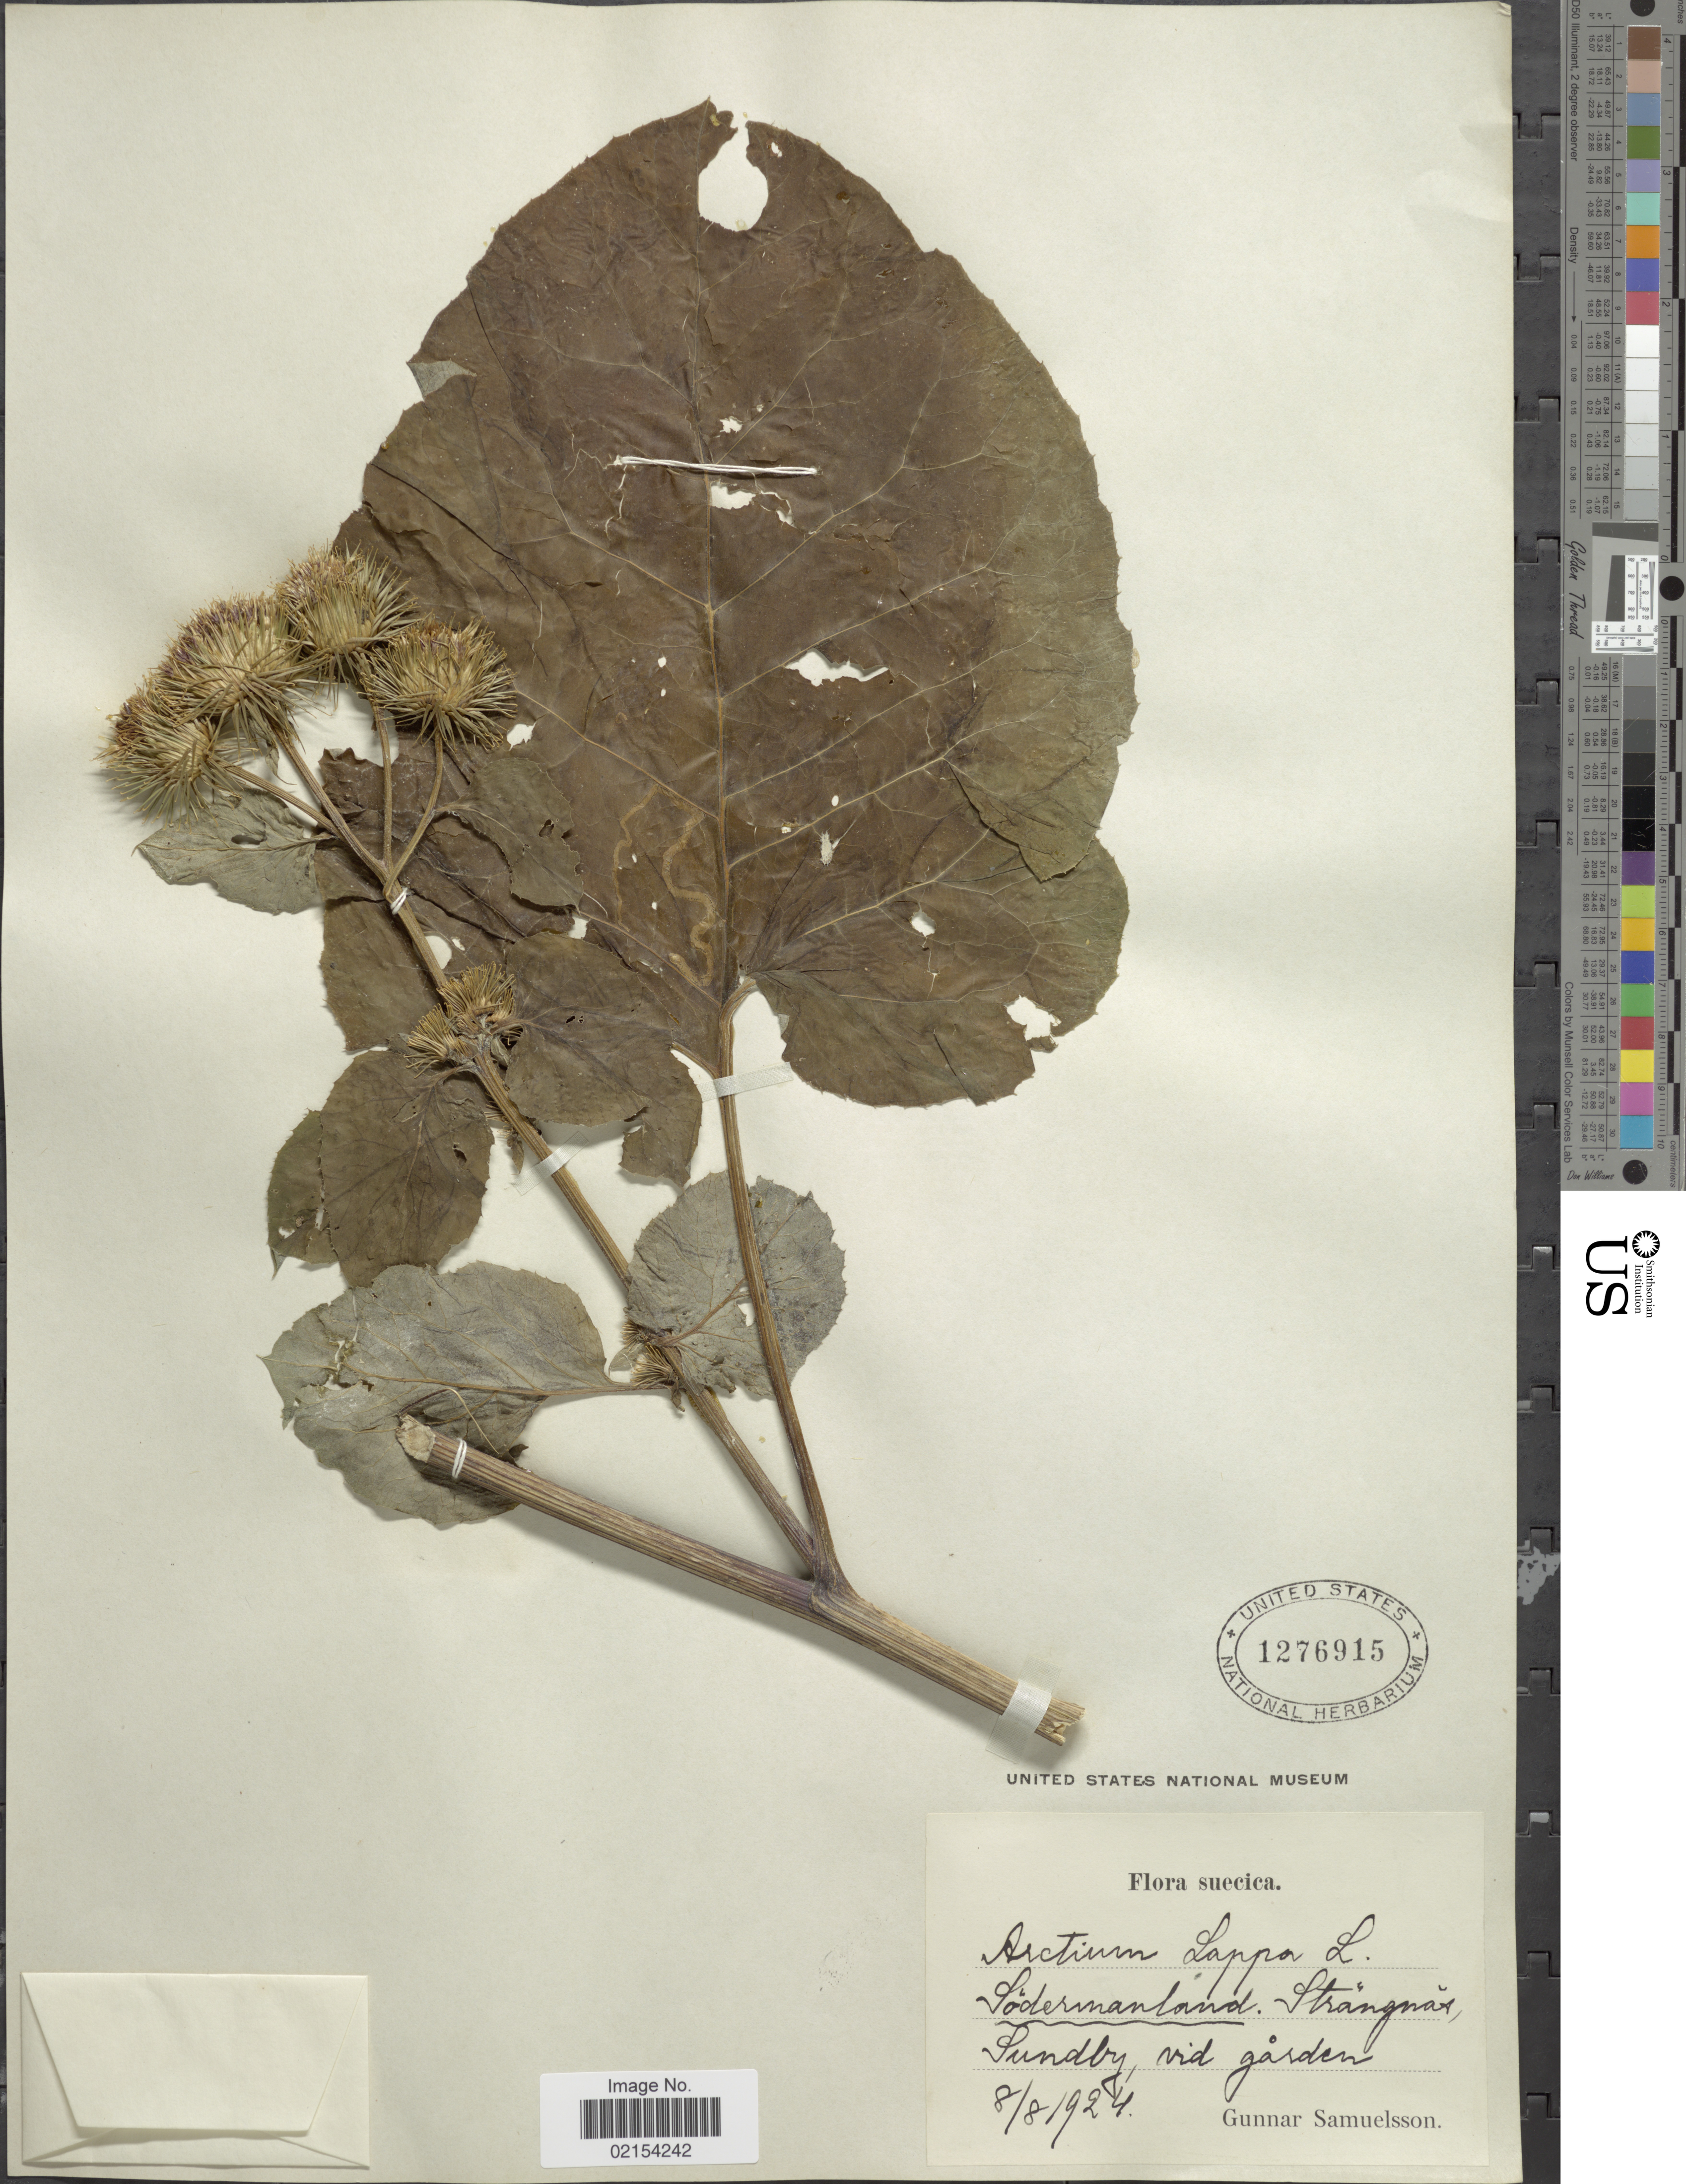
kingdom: Plantae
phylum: Tracheophyta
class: Magnoliopsida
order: Asterales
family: Asteraceae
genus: Arctium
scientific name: Arctium lappa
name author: L.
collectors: G. Samuelsson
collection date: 1924-08-08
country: Sweden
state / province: Sodermanland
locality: Sodermanland: Strangnas, Sundby, vid gardens. Suecica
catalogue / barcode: US 1276915